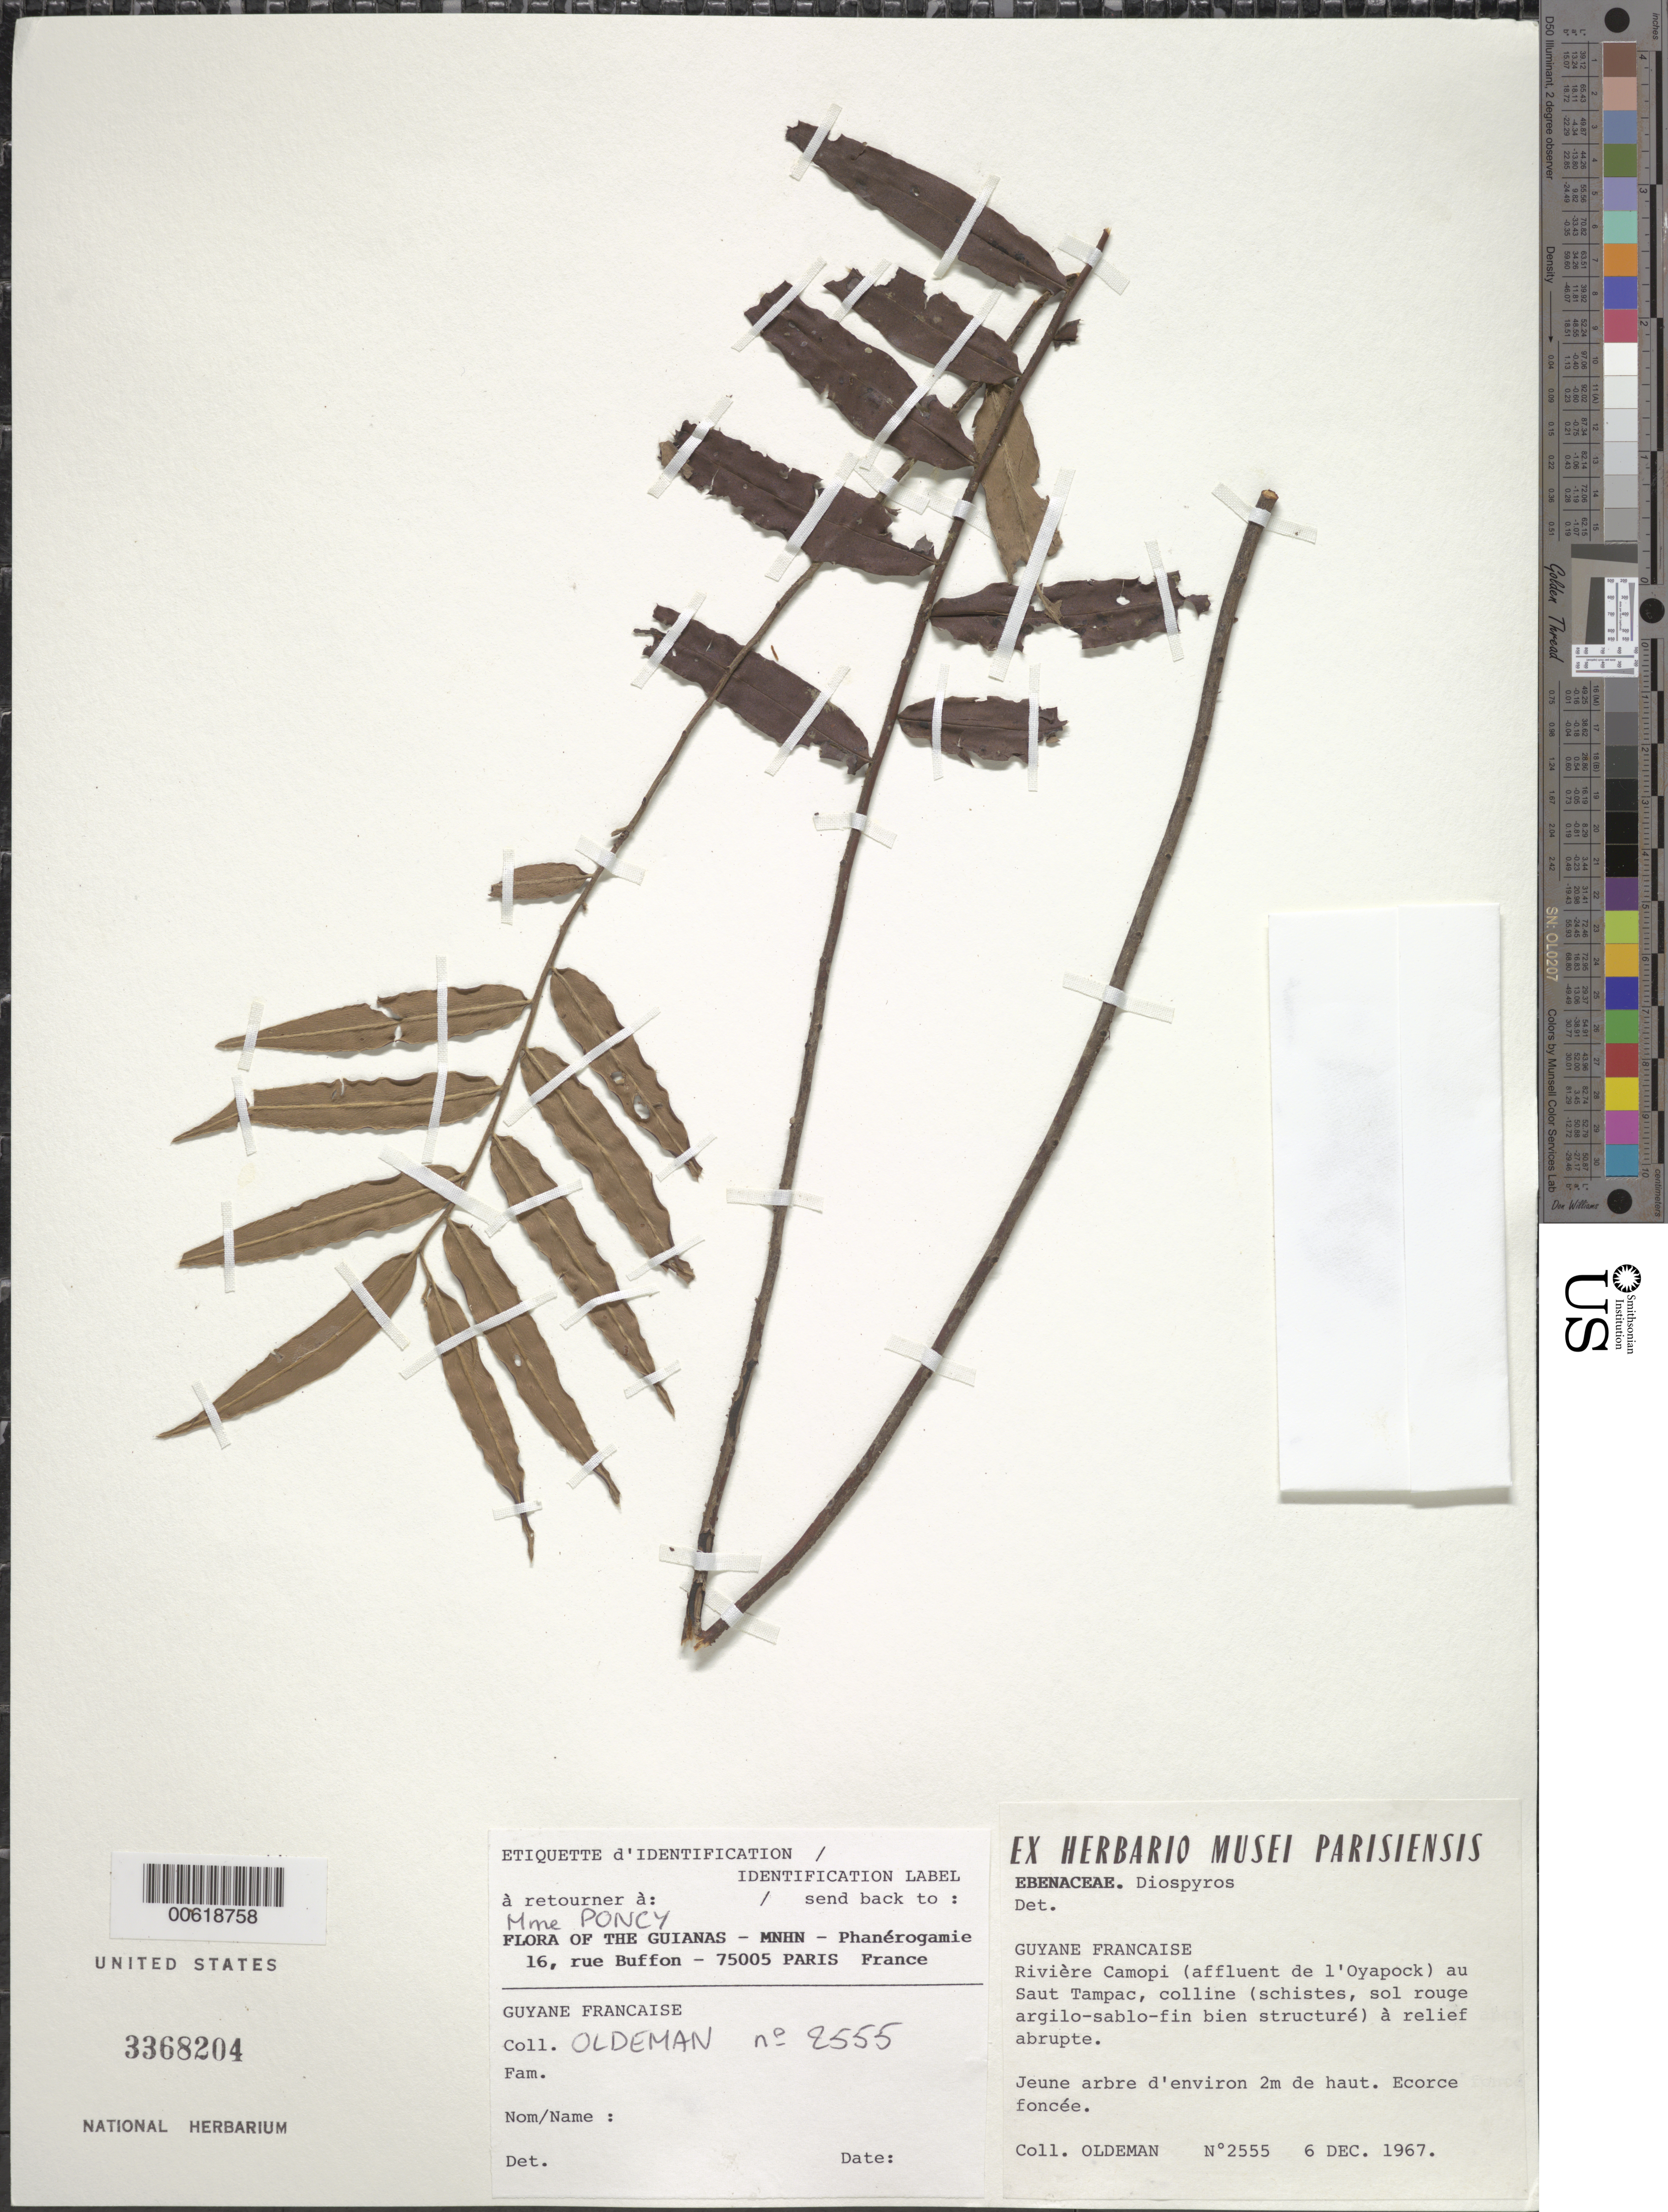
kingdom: Plantae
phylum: Tracheophyta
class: Magnoliopsida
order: Ericales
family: Ebenaceae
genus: Diospyros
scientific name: Diospyros sp.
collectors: R. Oldeman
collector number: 2555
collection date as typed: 6-Dec-67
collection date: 1967-12-06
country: French Guiana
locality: Riviére Camopi, (affluent de l'Oyapock) au Saut Tampac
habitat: Colline (schistes, sol rouge argilo-sablo-fin bien structure) a relief abrupte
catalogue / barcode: US 3368204